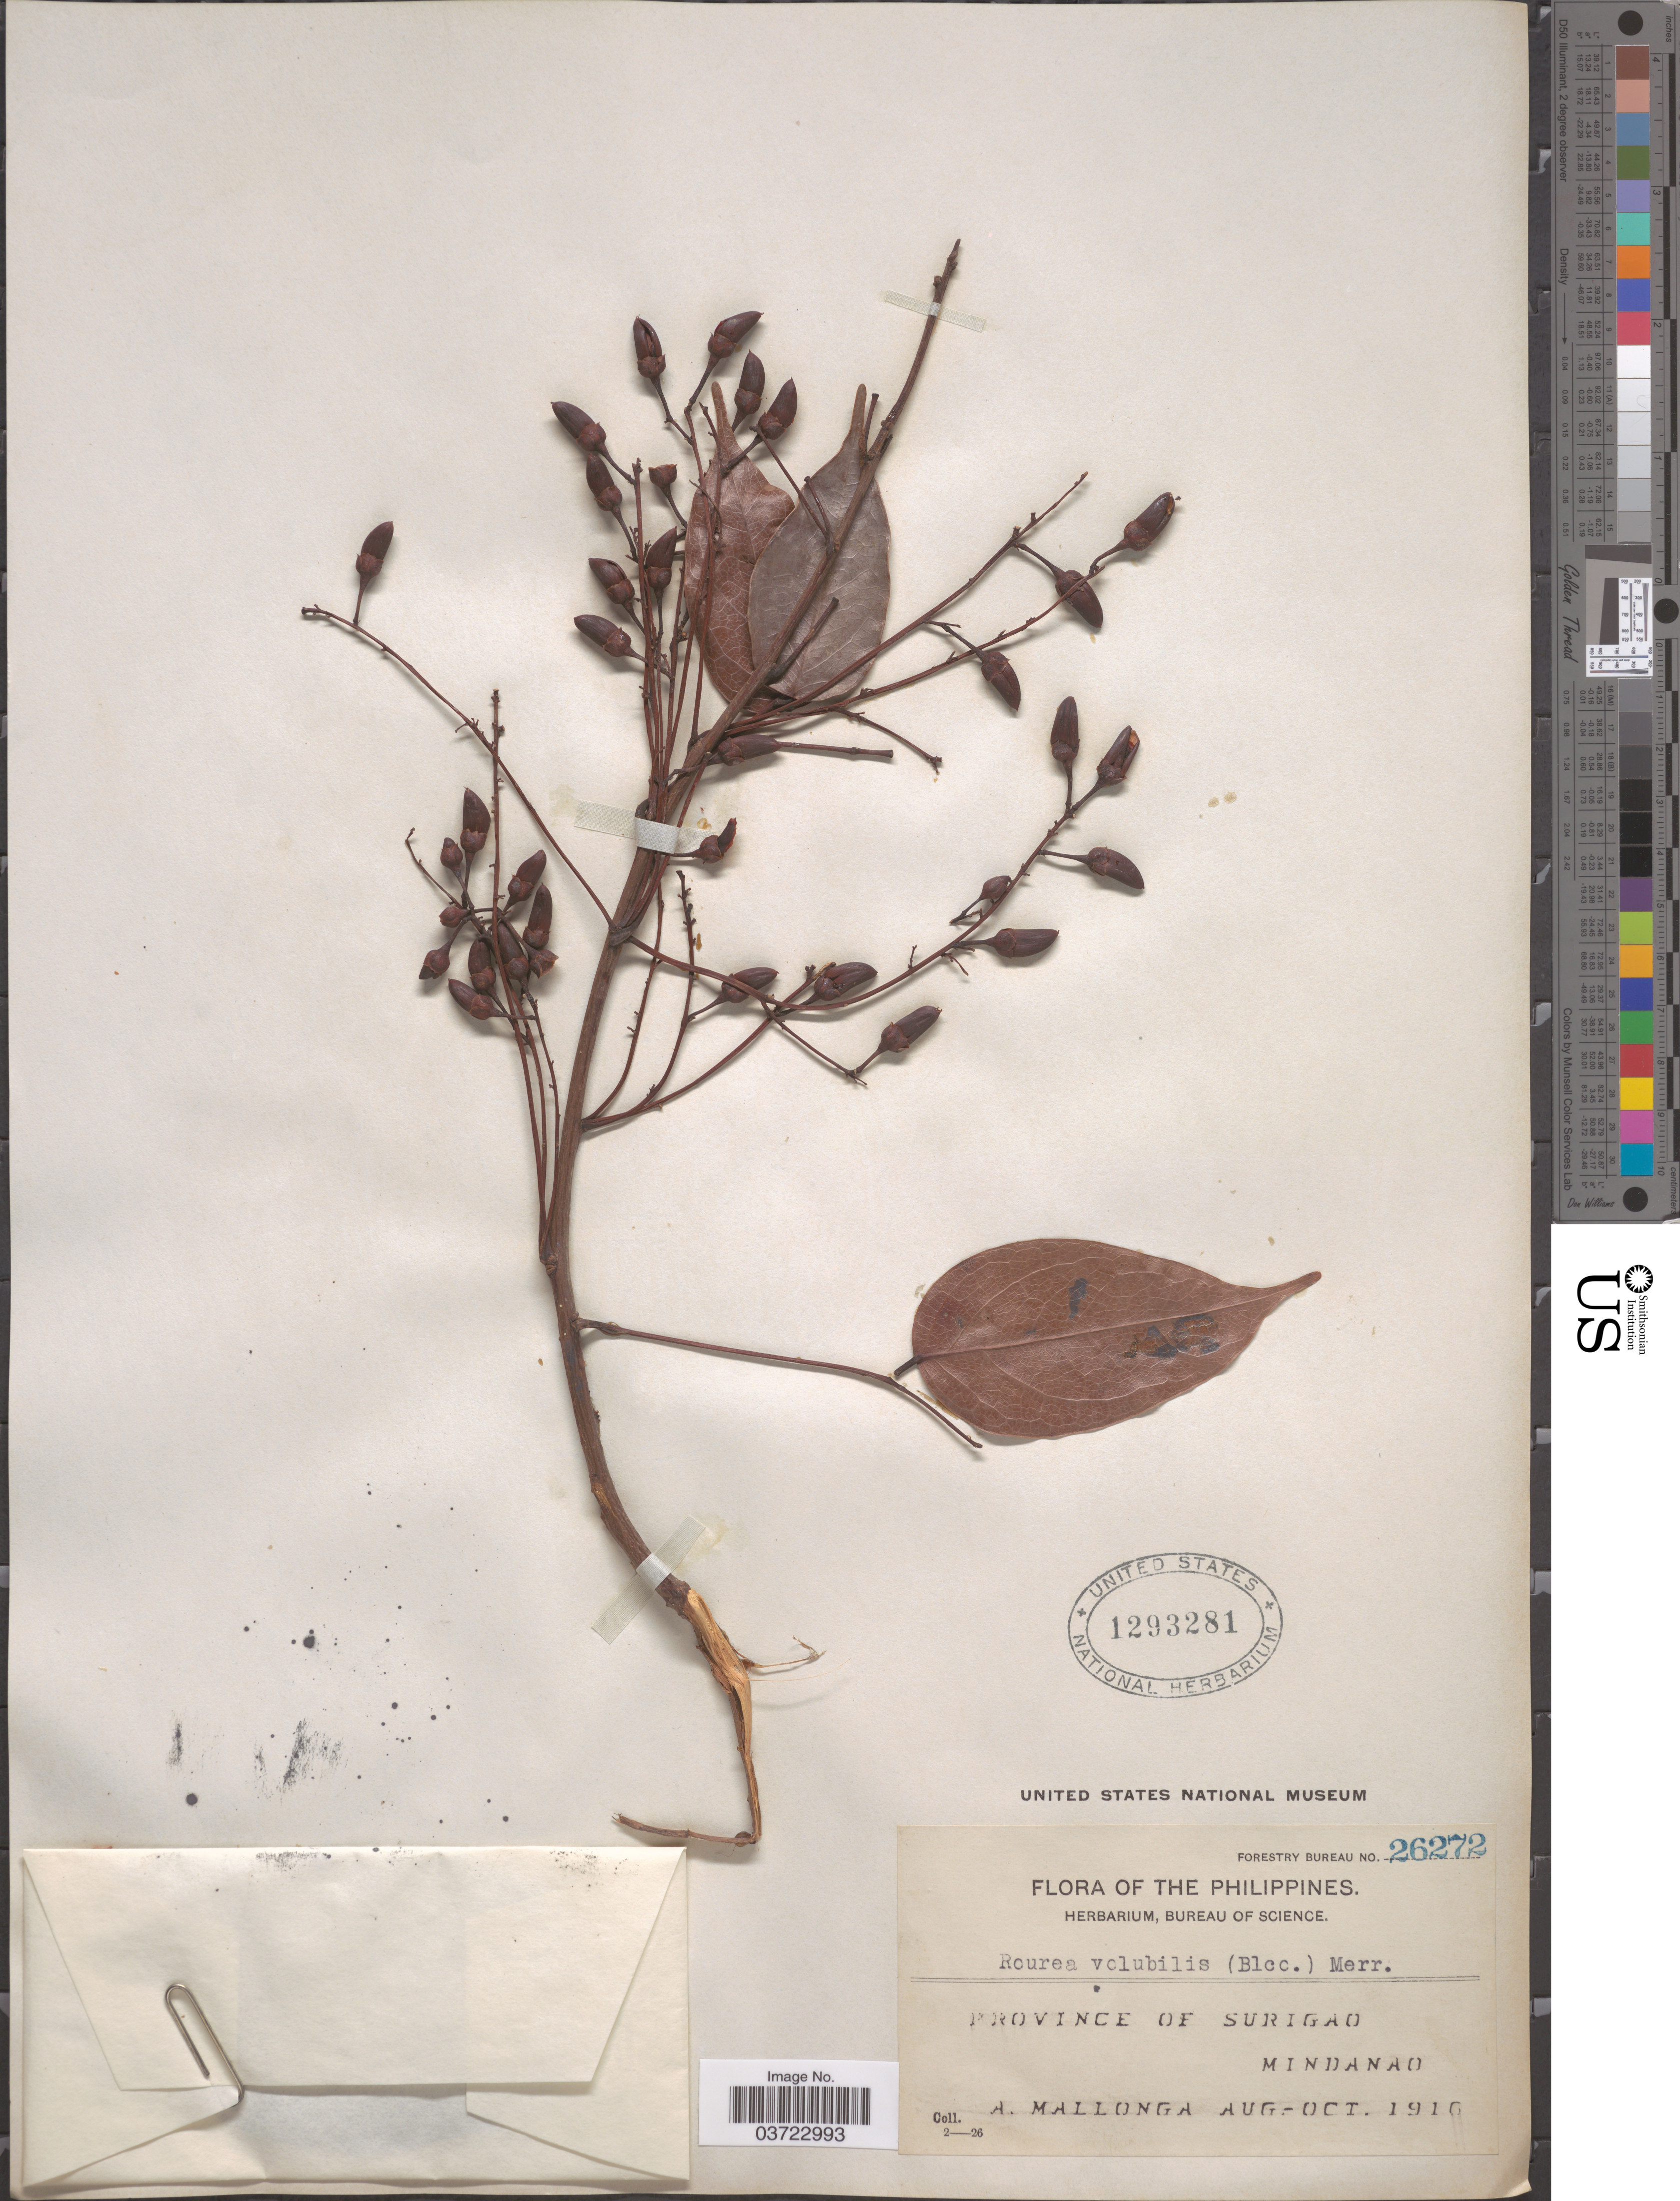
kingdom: Plantae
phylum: Tracheophyta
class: Magnoliopsida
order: Oxalidales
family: Connaraceae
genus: Rourea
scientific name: Rourea volubilis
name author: Merr.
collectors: A. Mallonga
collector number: Forestry Bureau 26272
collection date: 1916-08/1916-10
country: Philippines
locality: Province of Surigao. Mindanao.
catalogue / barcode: US 1293281